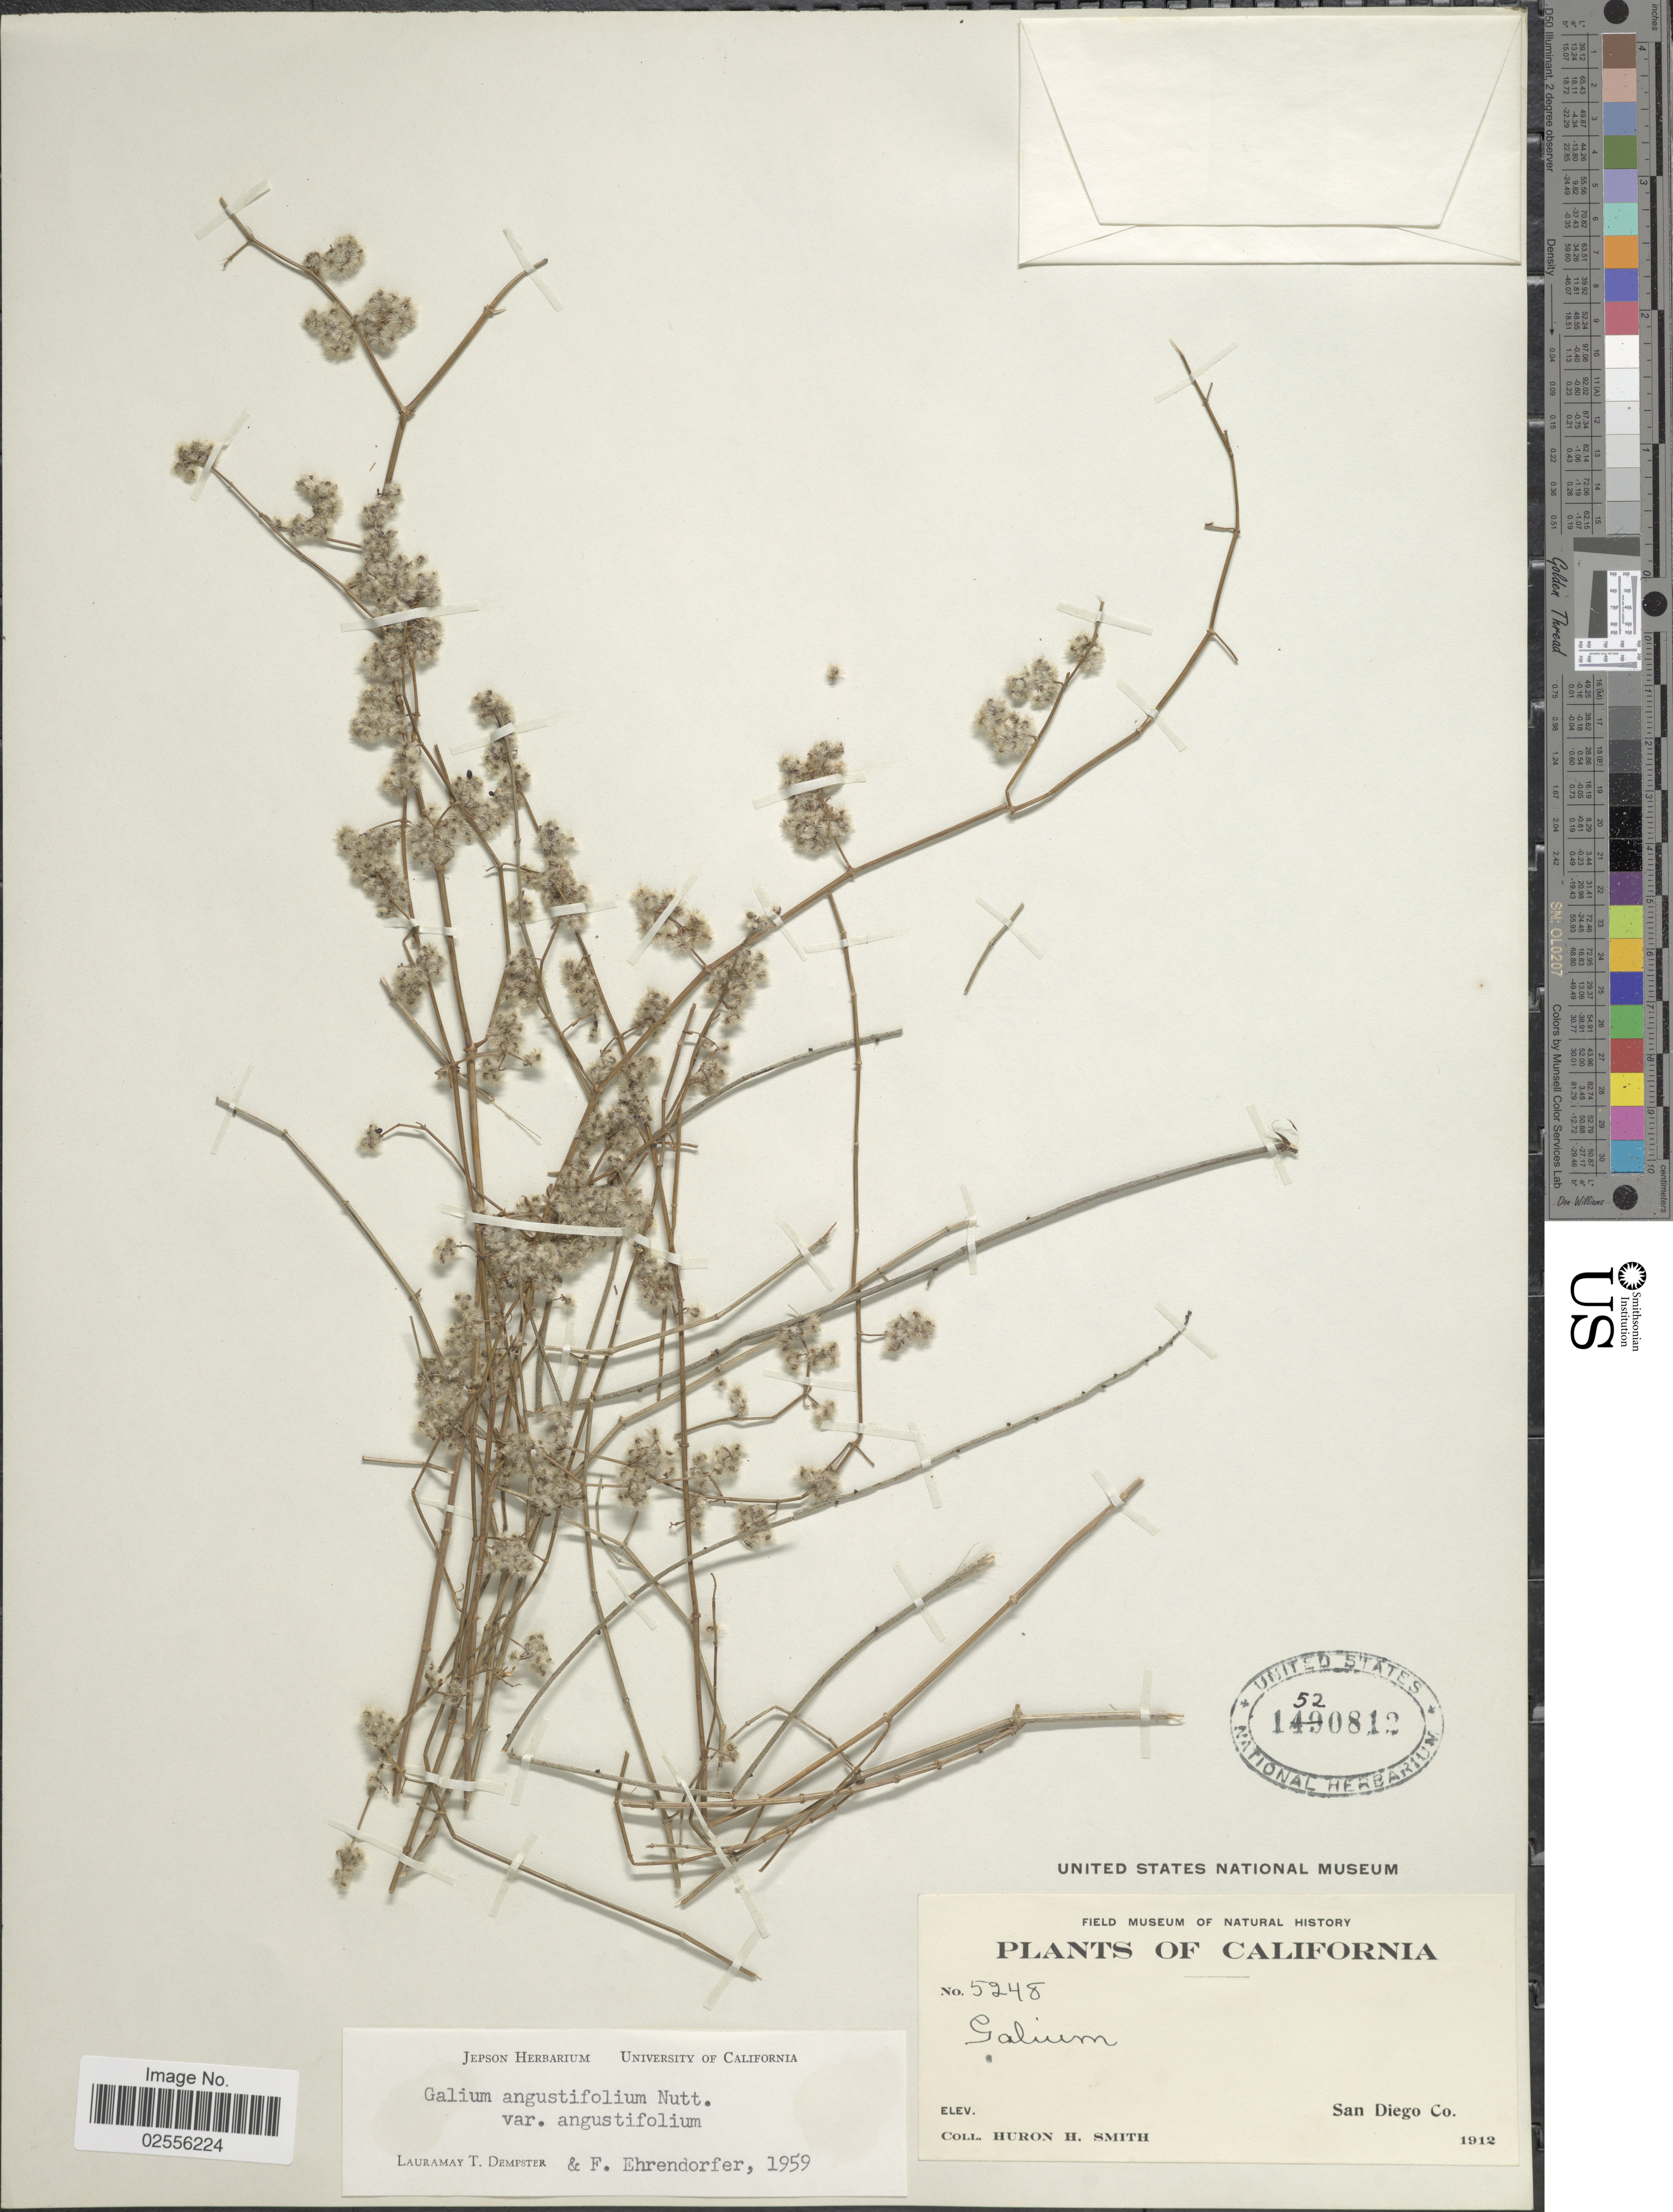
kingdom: Plantae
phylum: Tracheophyta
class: Magnoliopsida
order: Gentianales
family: Rubiaceae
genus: Galium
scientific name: Galium angustifolium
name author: Nutt.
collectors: Huron H. Smith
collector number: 5248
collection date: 1912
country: United States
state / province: California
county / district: San Diego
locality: San Diego Co.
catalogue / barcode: US 1520812